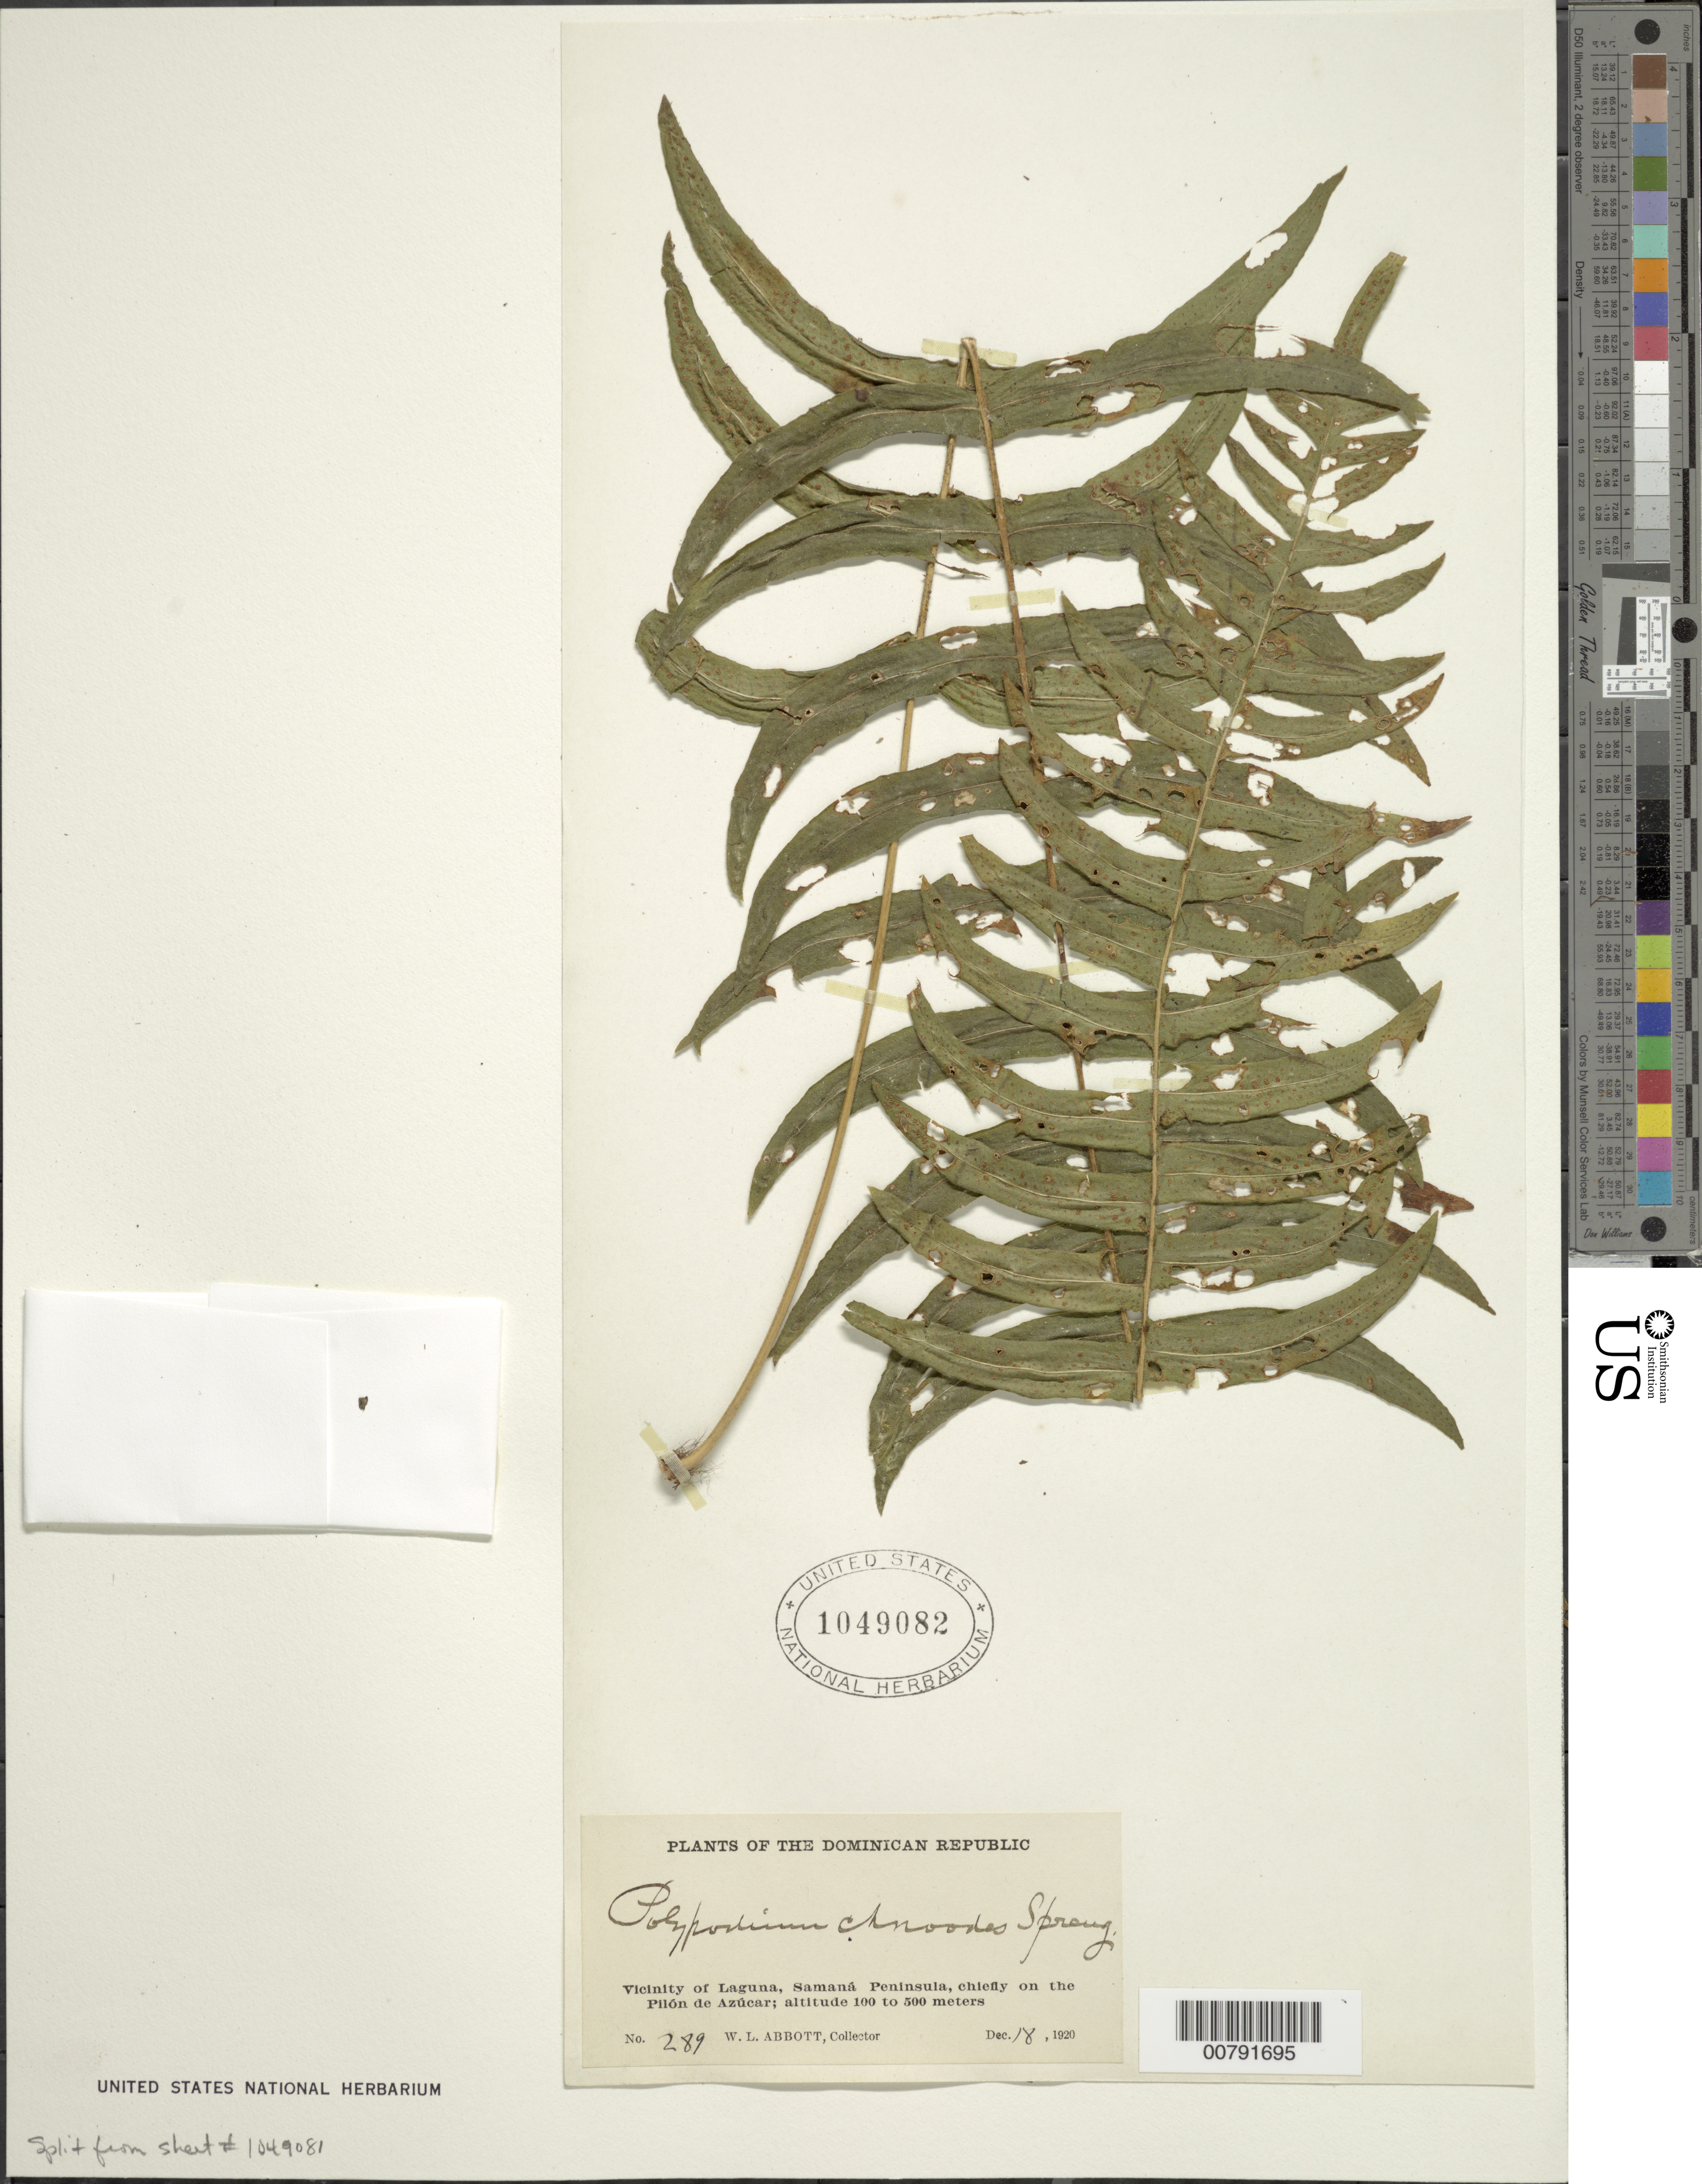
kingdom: Plantae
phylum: Tracheophyta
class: Polypodiopsida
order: Polypodiales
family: Polypodiaceae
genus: Serpocaulon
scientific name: Serpocaulon dissimile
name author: (L.) A.R. Sm.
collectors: W. L. Abbott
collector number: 289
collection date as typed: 18 Dec 1920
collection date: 1920-12-18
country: Dominican Republic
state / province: Samana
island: Hispaniola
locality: Laguna, Samaná Peninsula, chiefly on the Pilón de Azúcar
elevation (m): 100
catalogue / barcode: US 1049082